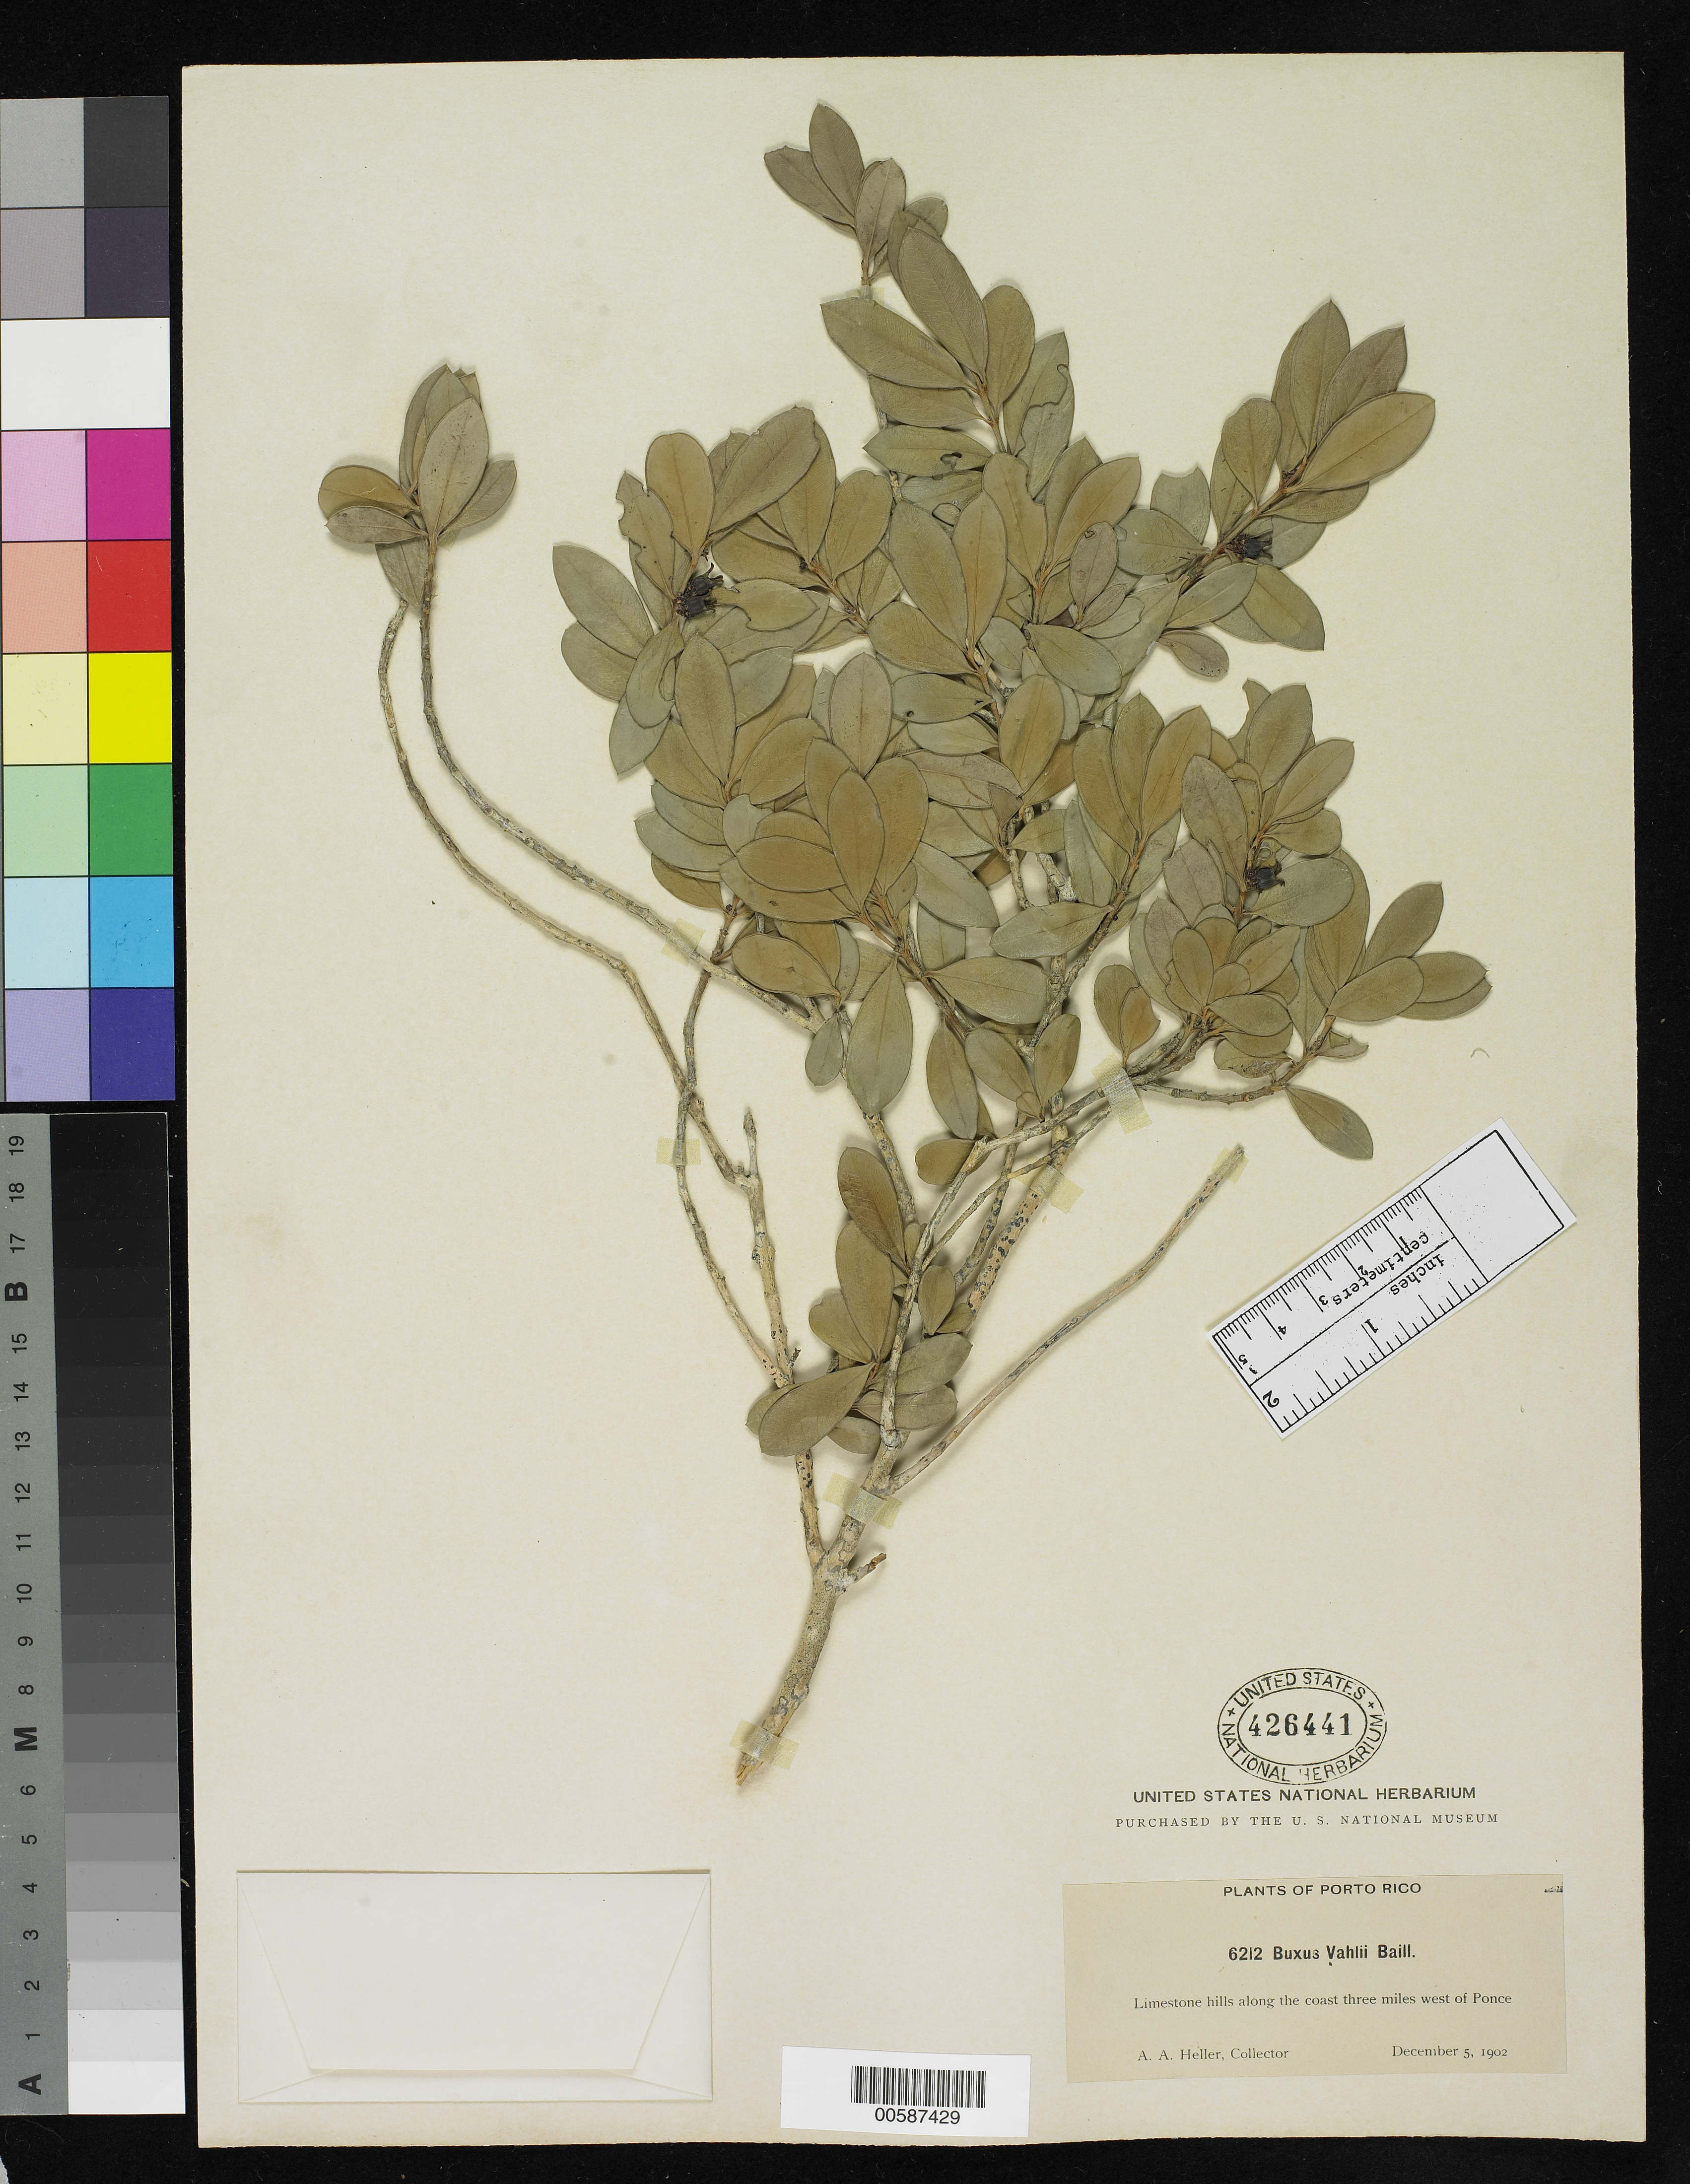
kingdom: Plantae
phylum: Tracheophyta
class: Magnoliopsida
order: Buxales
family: Buxaceae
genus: Buxus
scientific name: Buxus vahlii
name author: Baill.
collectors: A. A. Heller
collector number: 6212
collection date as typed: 05 Dec 1902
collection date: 1902-12-05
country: Puerto Rico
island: Greater Antilles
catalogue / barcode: US 426441